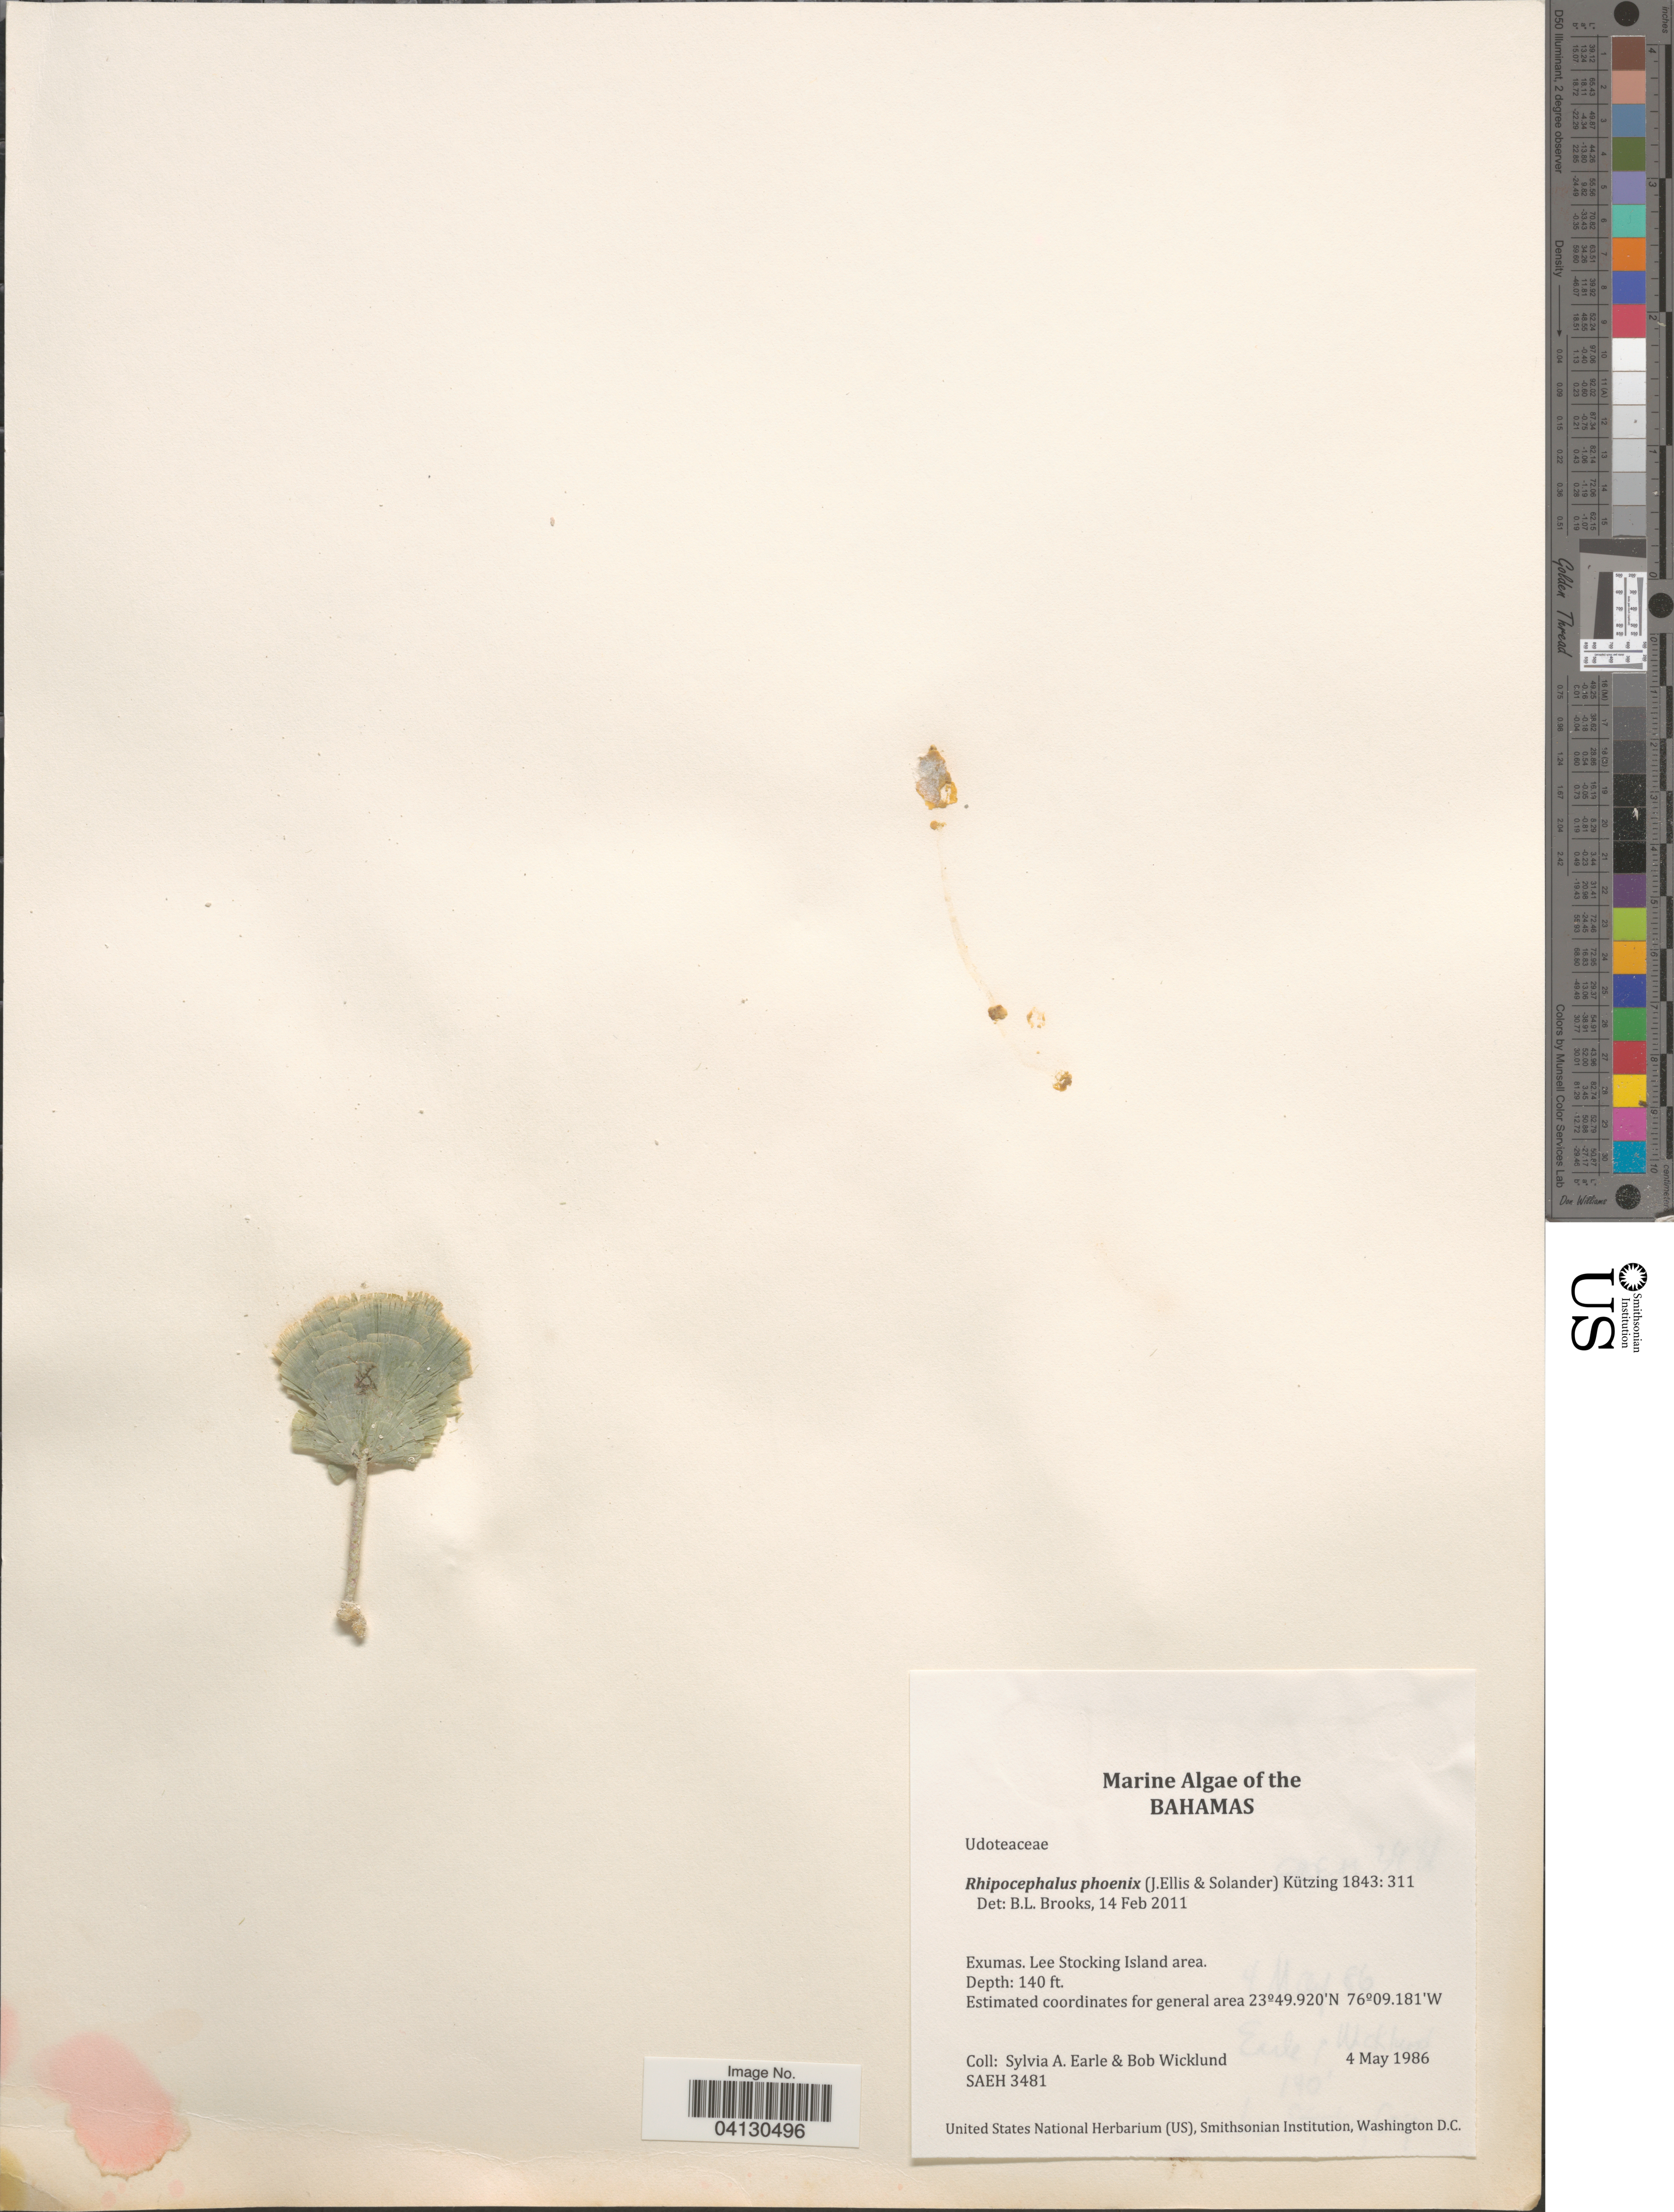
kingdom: Plantae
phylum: Chlorophyta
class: Ulvophyceae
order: Bryopsidales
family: Udoteaceae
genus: Rhipocephalus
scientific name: Rhipocephalus phoenix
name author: (J. Ellis & Sol.) Kütz.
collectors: S. A. Earle & B. Wicklund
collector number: SAEH3481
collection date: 1986-05-04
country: Bahamas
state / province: Exuma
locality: Exumas. Lee Stocking Island area.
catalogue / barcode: US 329161